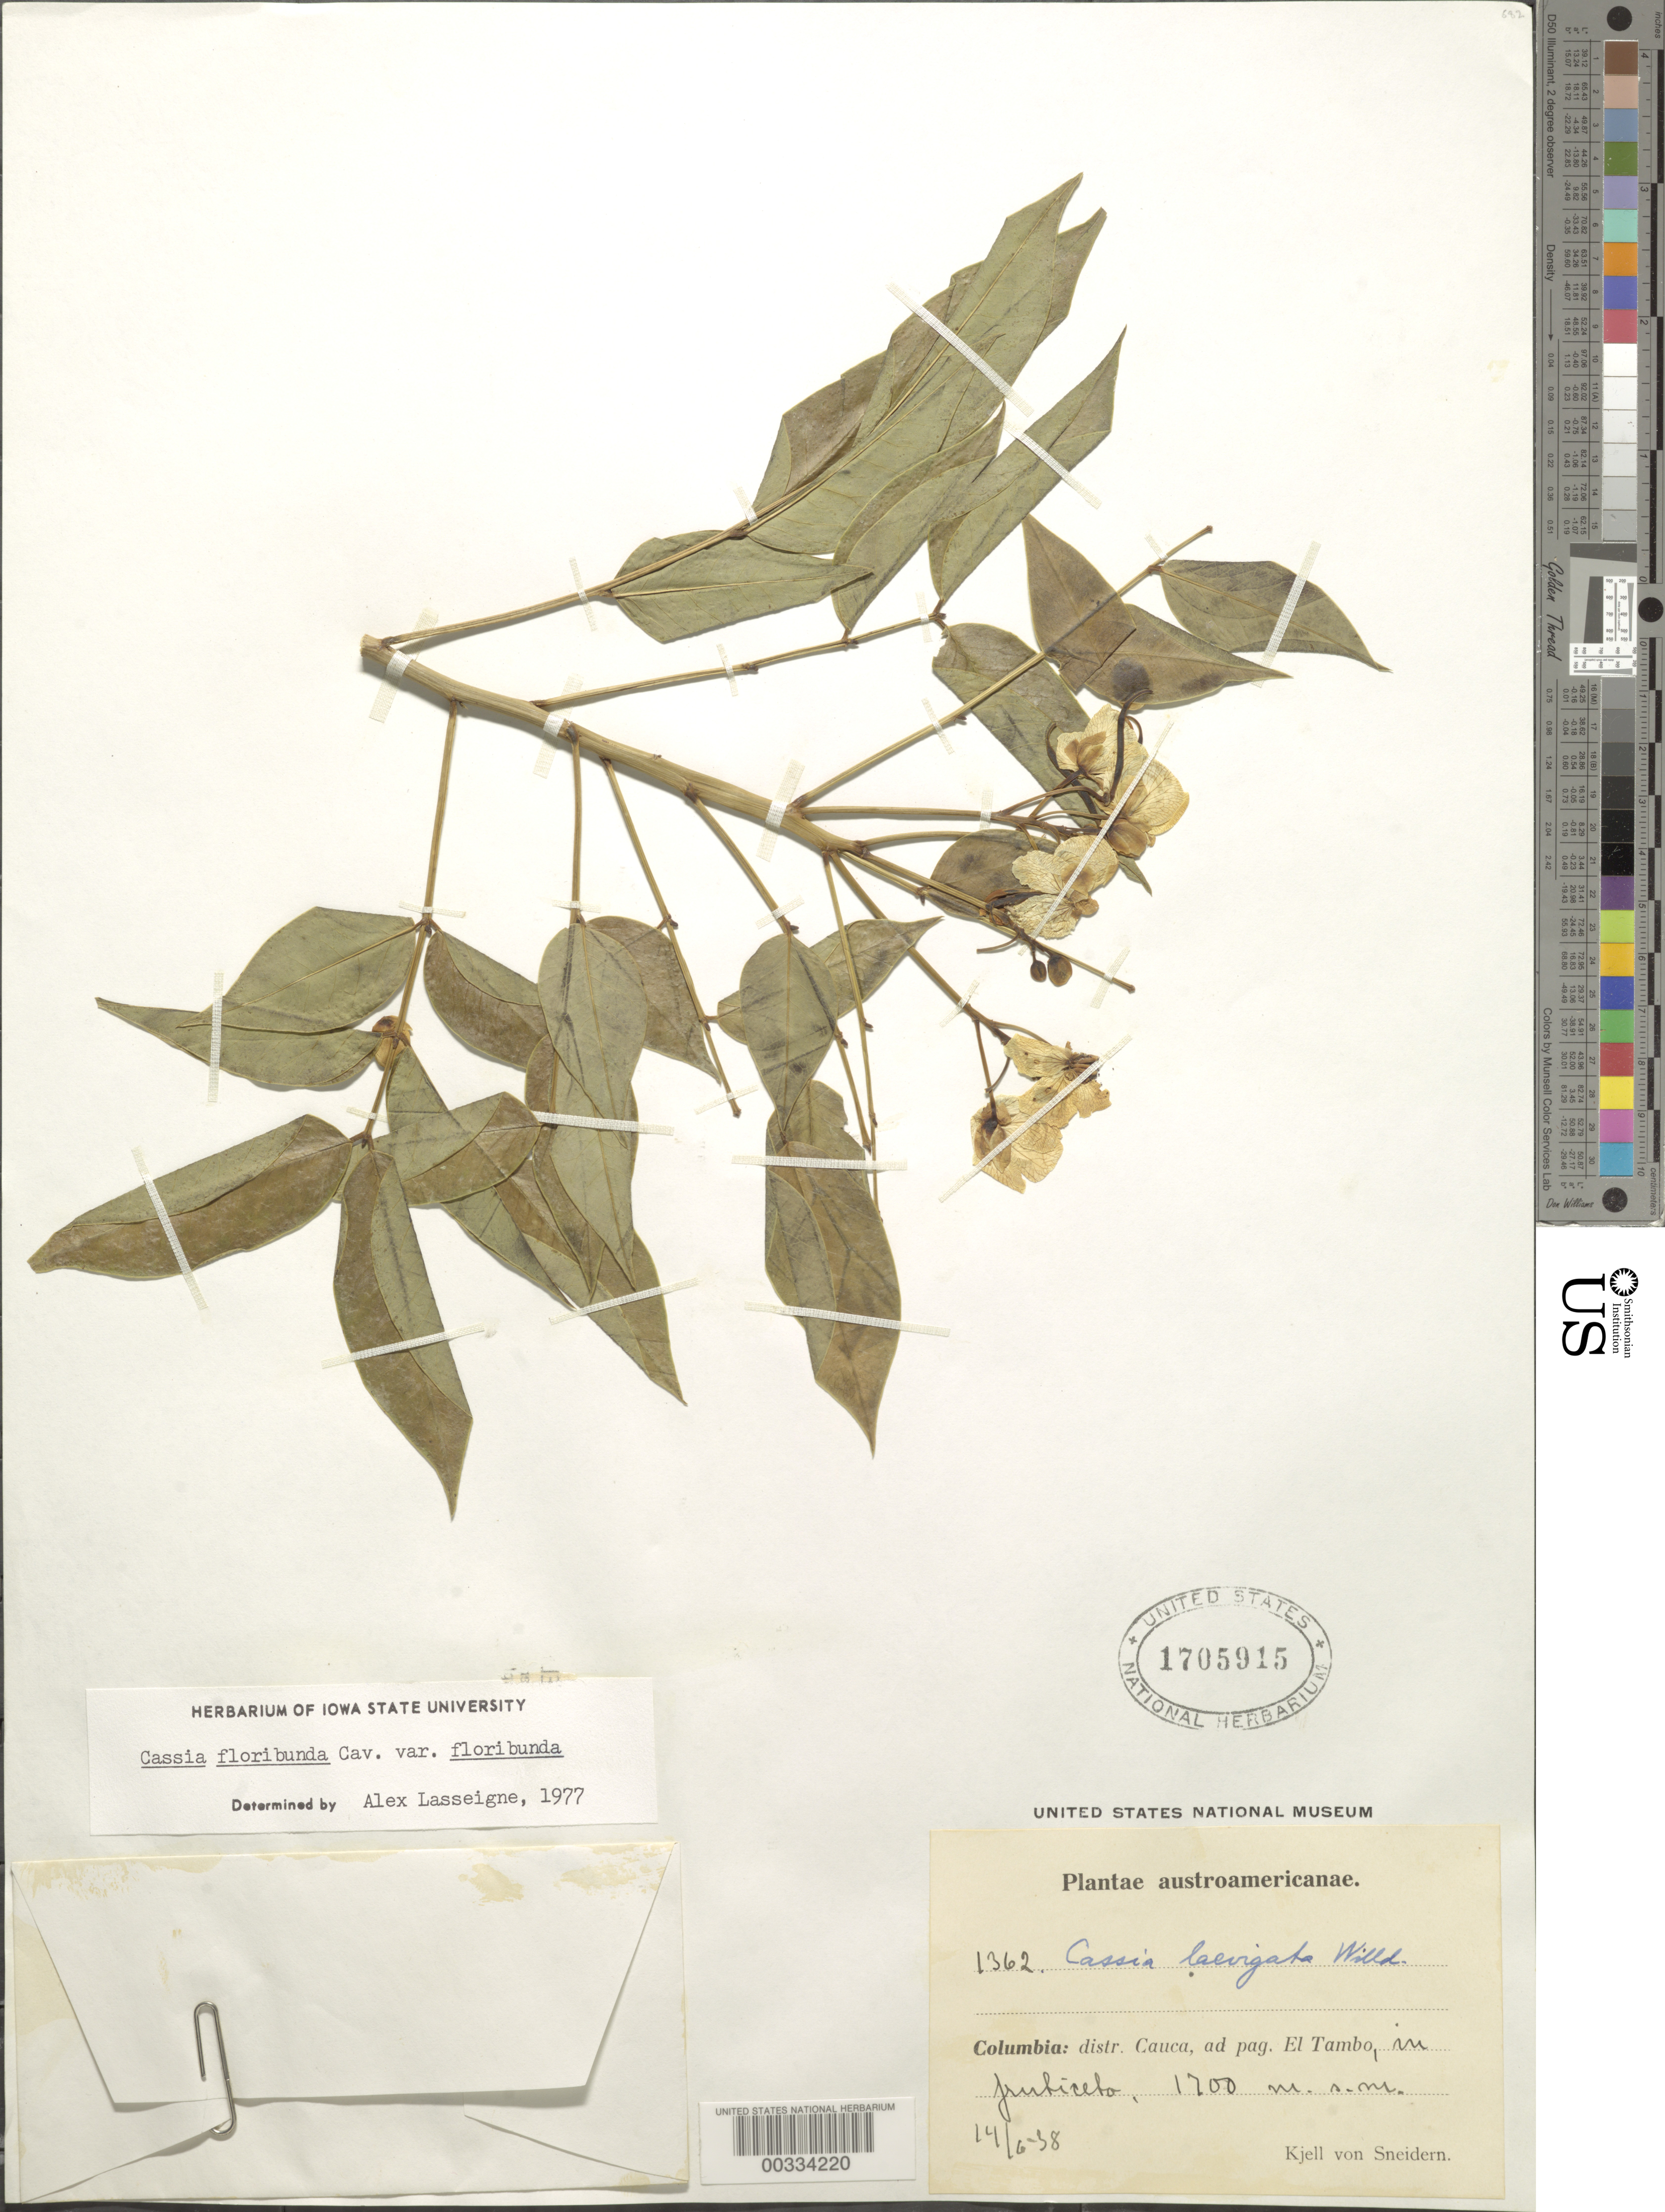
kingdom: Plantae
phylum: Tracheophyta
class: Magnoliopsida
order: Fabales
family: Fabaceae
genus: Senna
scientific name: Senna septemtrionalis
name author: (Viv.) H.S. Irwin & Barneby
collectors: K. von Sneidern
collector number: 1362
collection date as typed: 14 Jun 1958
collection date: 1958-06-14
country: Colombia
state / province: Cauca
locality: El Tambo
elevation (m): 1700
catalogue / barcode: US 1705915